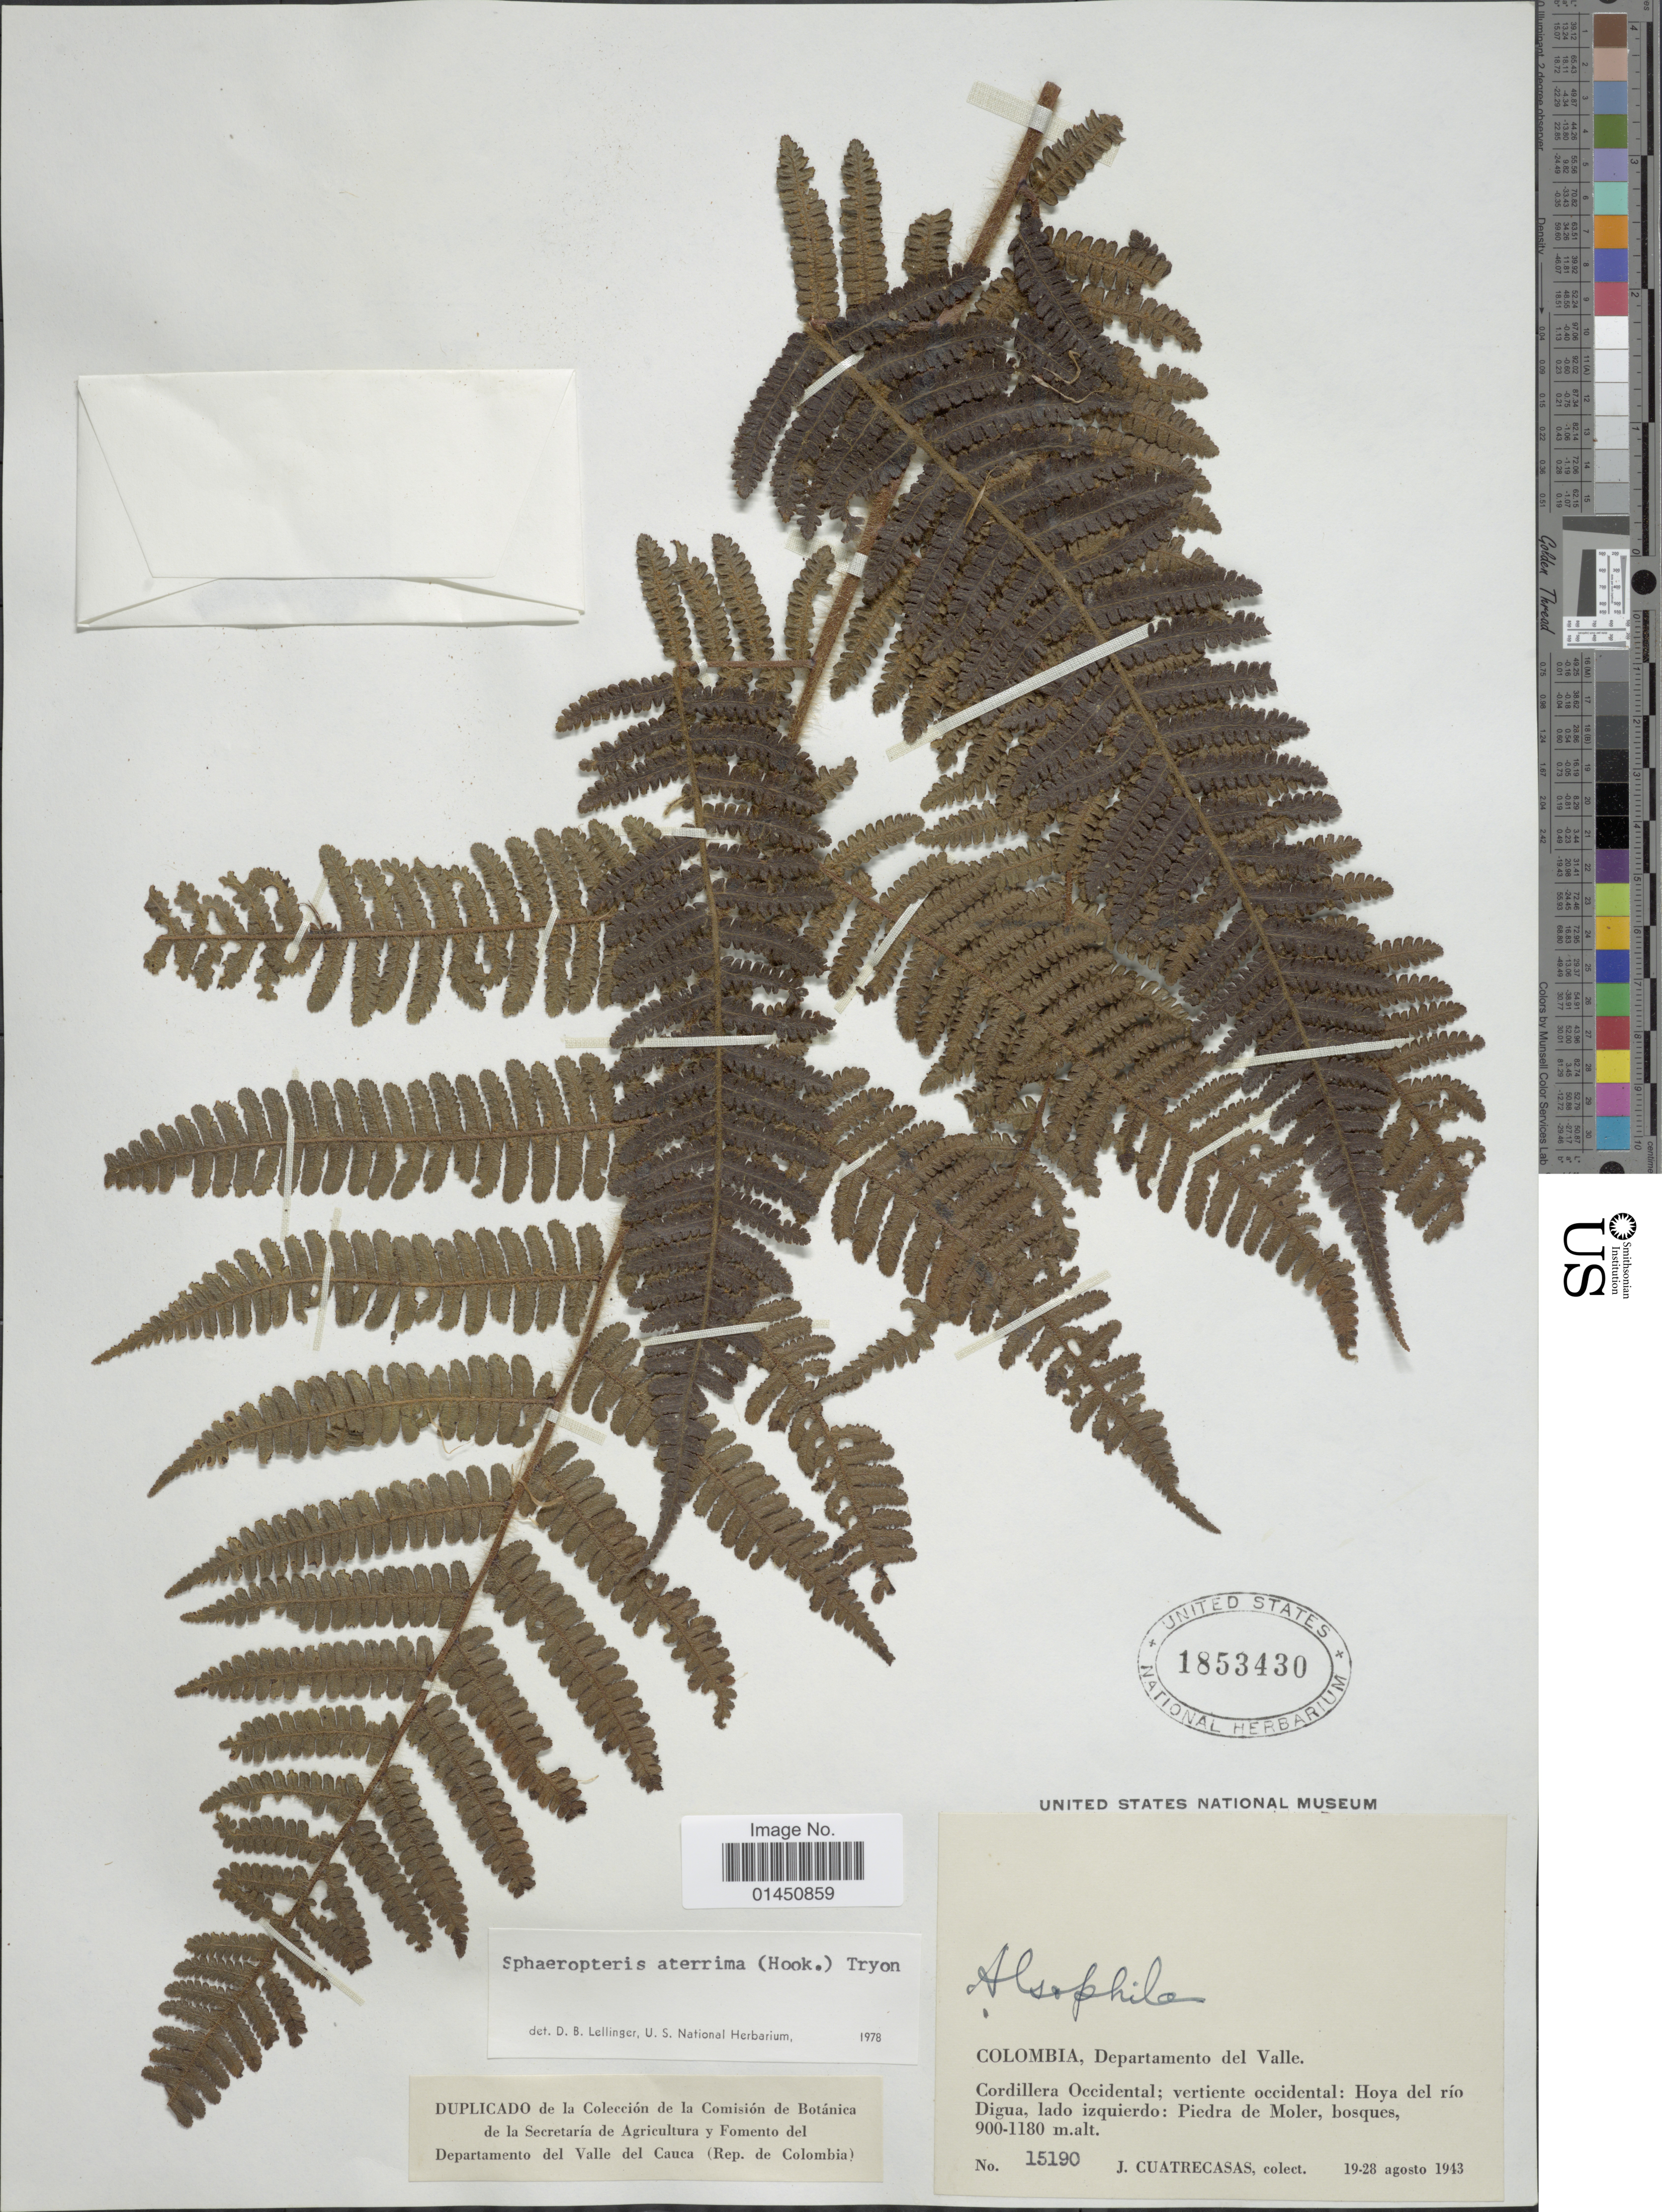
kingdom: Plantae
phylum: Tracheophyta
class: Polypodiopsida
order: Cyatheales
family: Cyatheaceae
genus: Cyathea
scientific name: Cyathea aterrima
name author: (Hook. ex Hook. & Baker) Domin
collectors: J. Cuatrecasas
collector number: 15190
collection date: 1943-08-19/1943-08-28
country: Colombia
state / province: Valle del Cauca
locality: Departamento del Valle, Cordillera Occidental; vertiente occidental: Hoya del rio Digua, lado izquierdo: Piedra de Moler, bosques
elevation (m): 900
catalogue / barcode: US 1853430